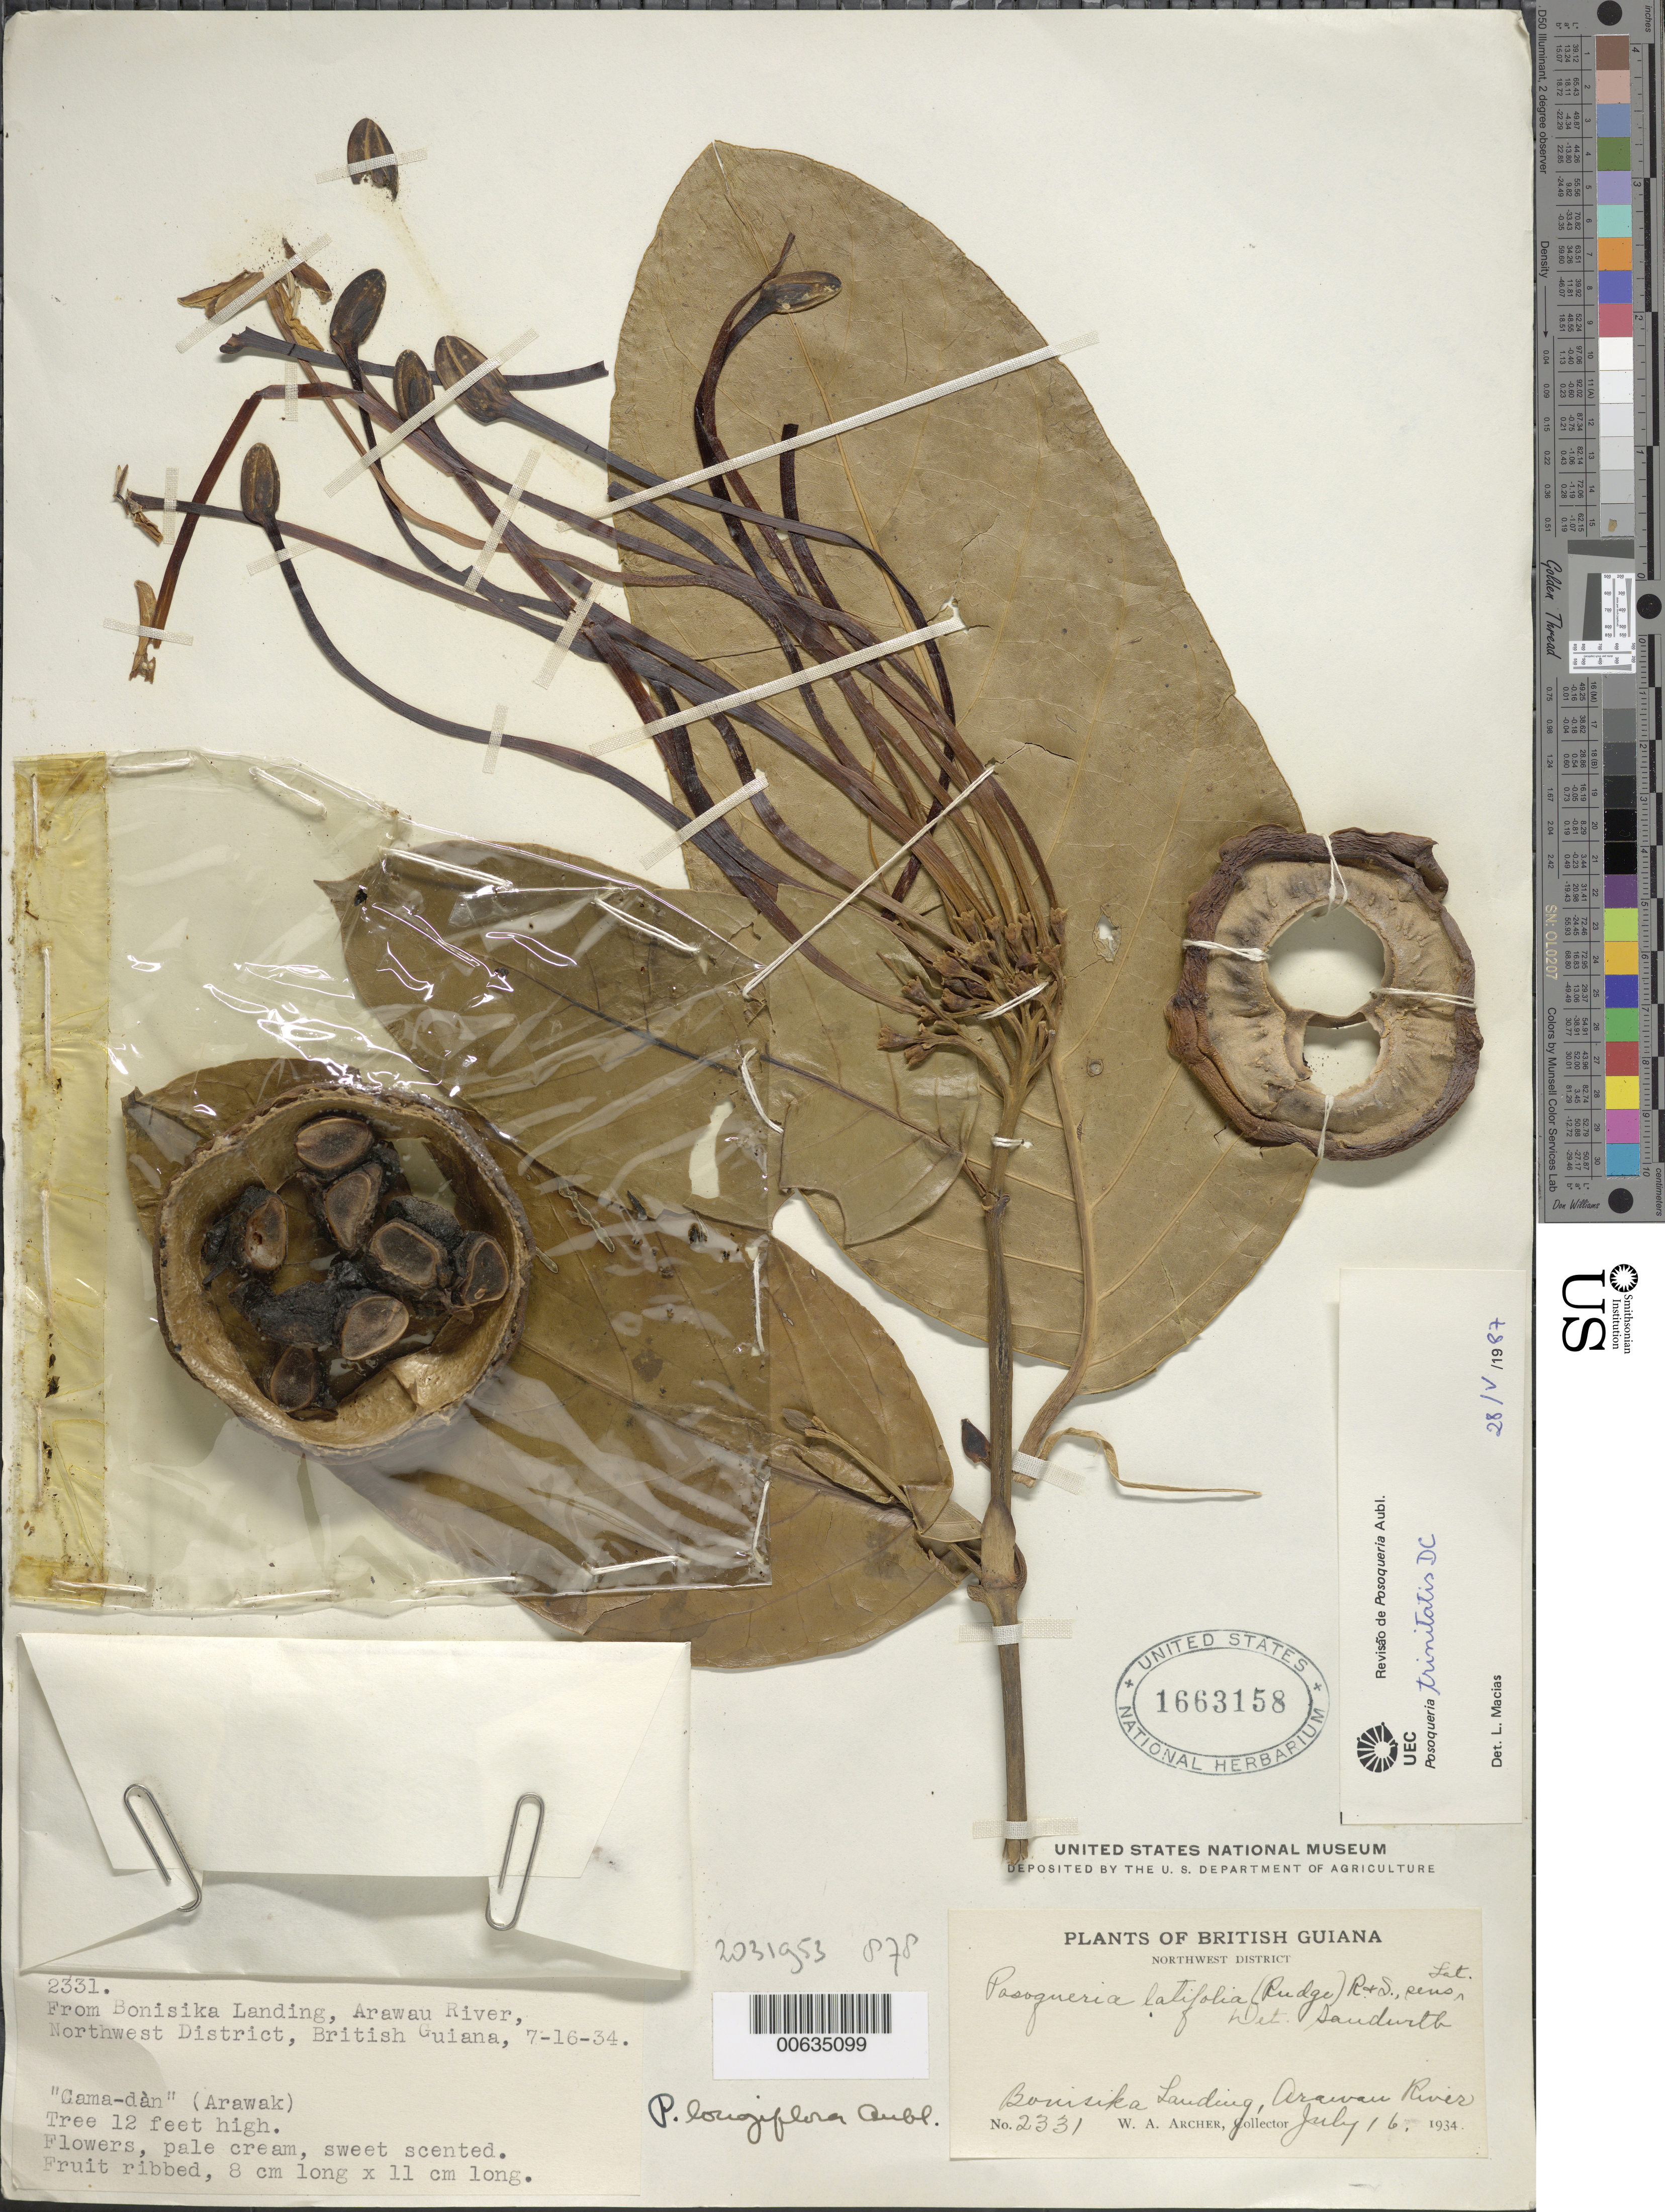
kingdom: Plantae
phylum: Tracheophyta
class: Magnoliopsida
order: Gentianales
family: Rubiaceae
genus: Posoqueria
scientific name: Posoqueria trinitatis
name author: DC.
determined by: Macias, L.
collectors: W. A. Archer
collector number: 2331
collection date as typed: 16-Jul-34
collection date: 1934-07-16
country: Guyana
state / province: Barima-Waini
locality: Bonisika Landing, Arawau R.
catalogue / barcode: US 1663158